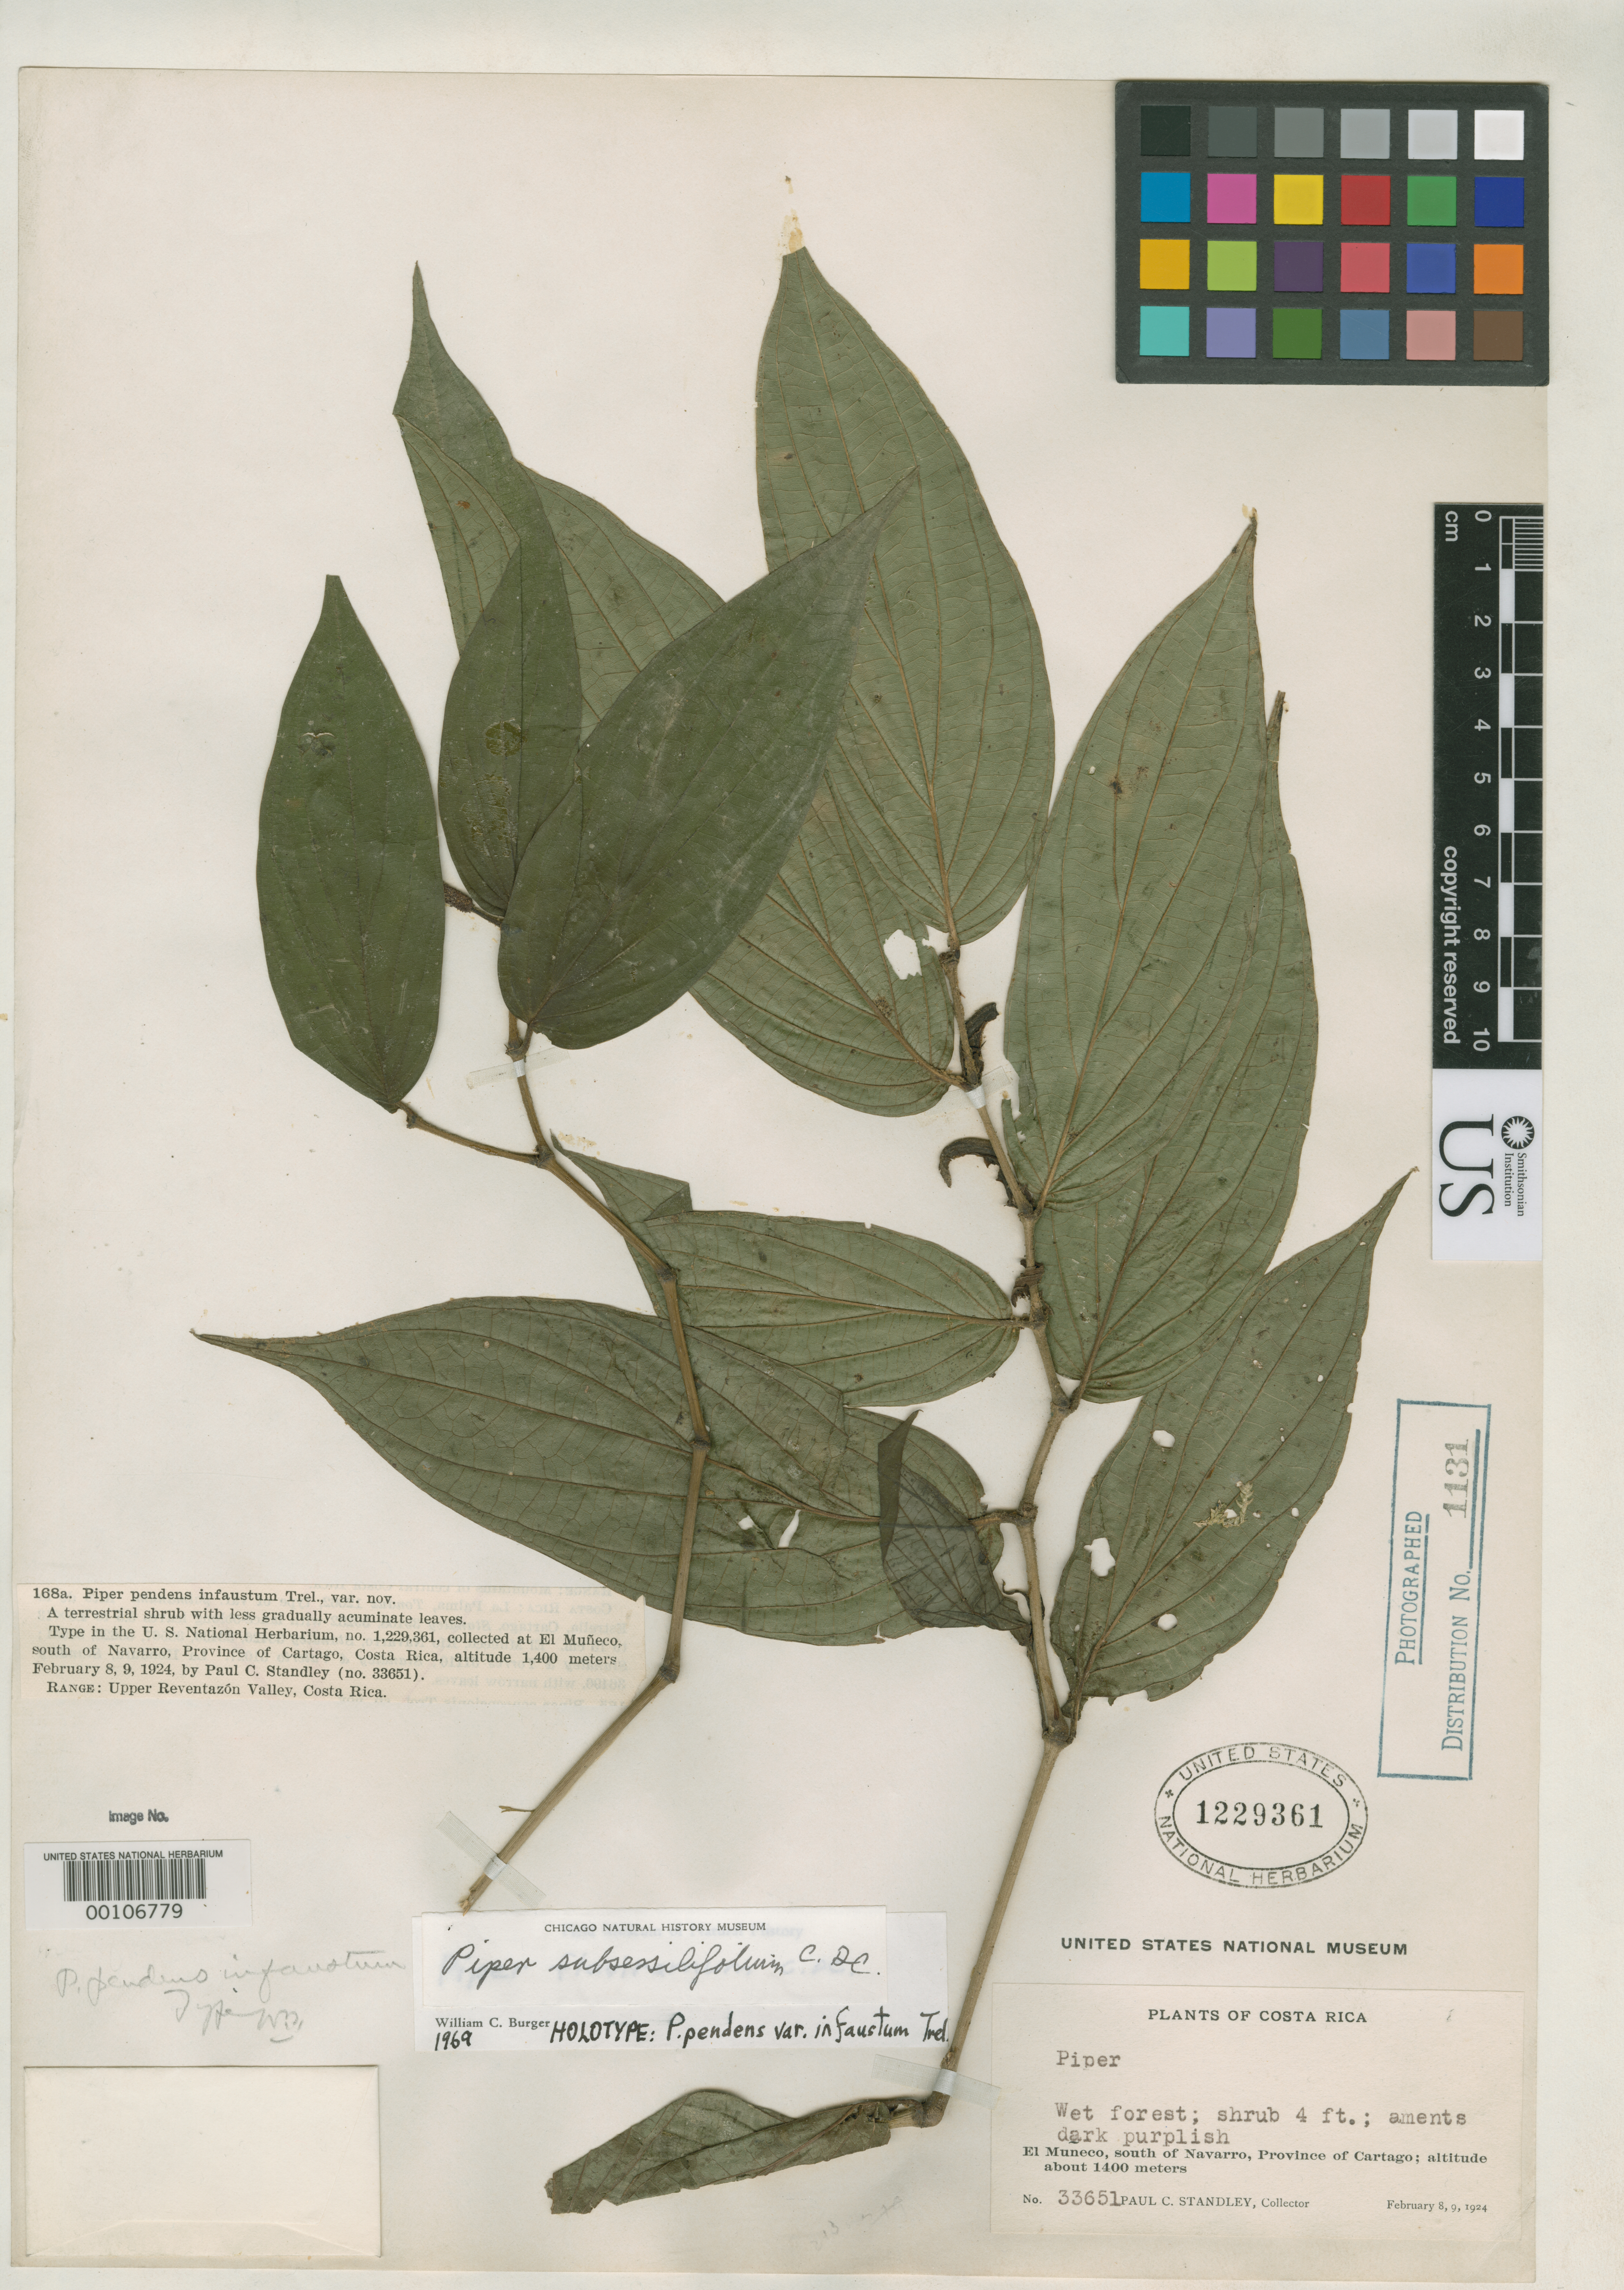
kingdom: Plantae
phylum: Tracheophyta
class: Magnoliopsida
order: Piperales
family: Piperaceae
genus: Piper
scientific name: Piper pendens var. infaustum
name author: Trel.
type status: Holotype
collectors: P. C. Standley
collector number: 33651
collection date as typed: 08 Feb 1924 to 09 Feb 1924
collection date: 1924-02-08/1924-02-09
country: Costa Rica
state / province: Cartago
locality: El Muneco, S of Navaro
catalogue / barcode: US 1229361